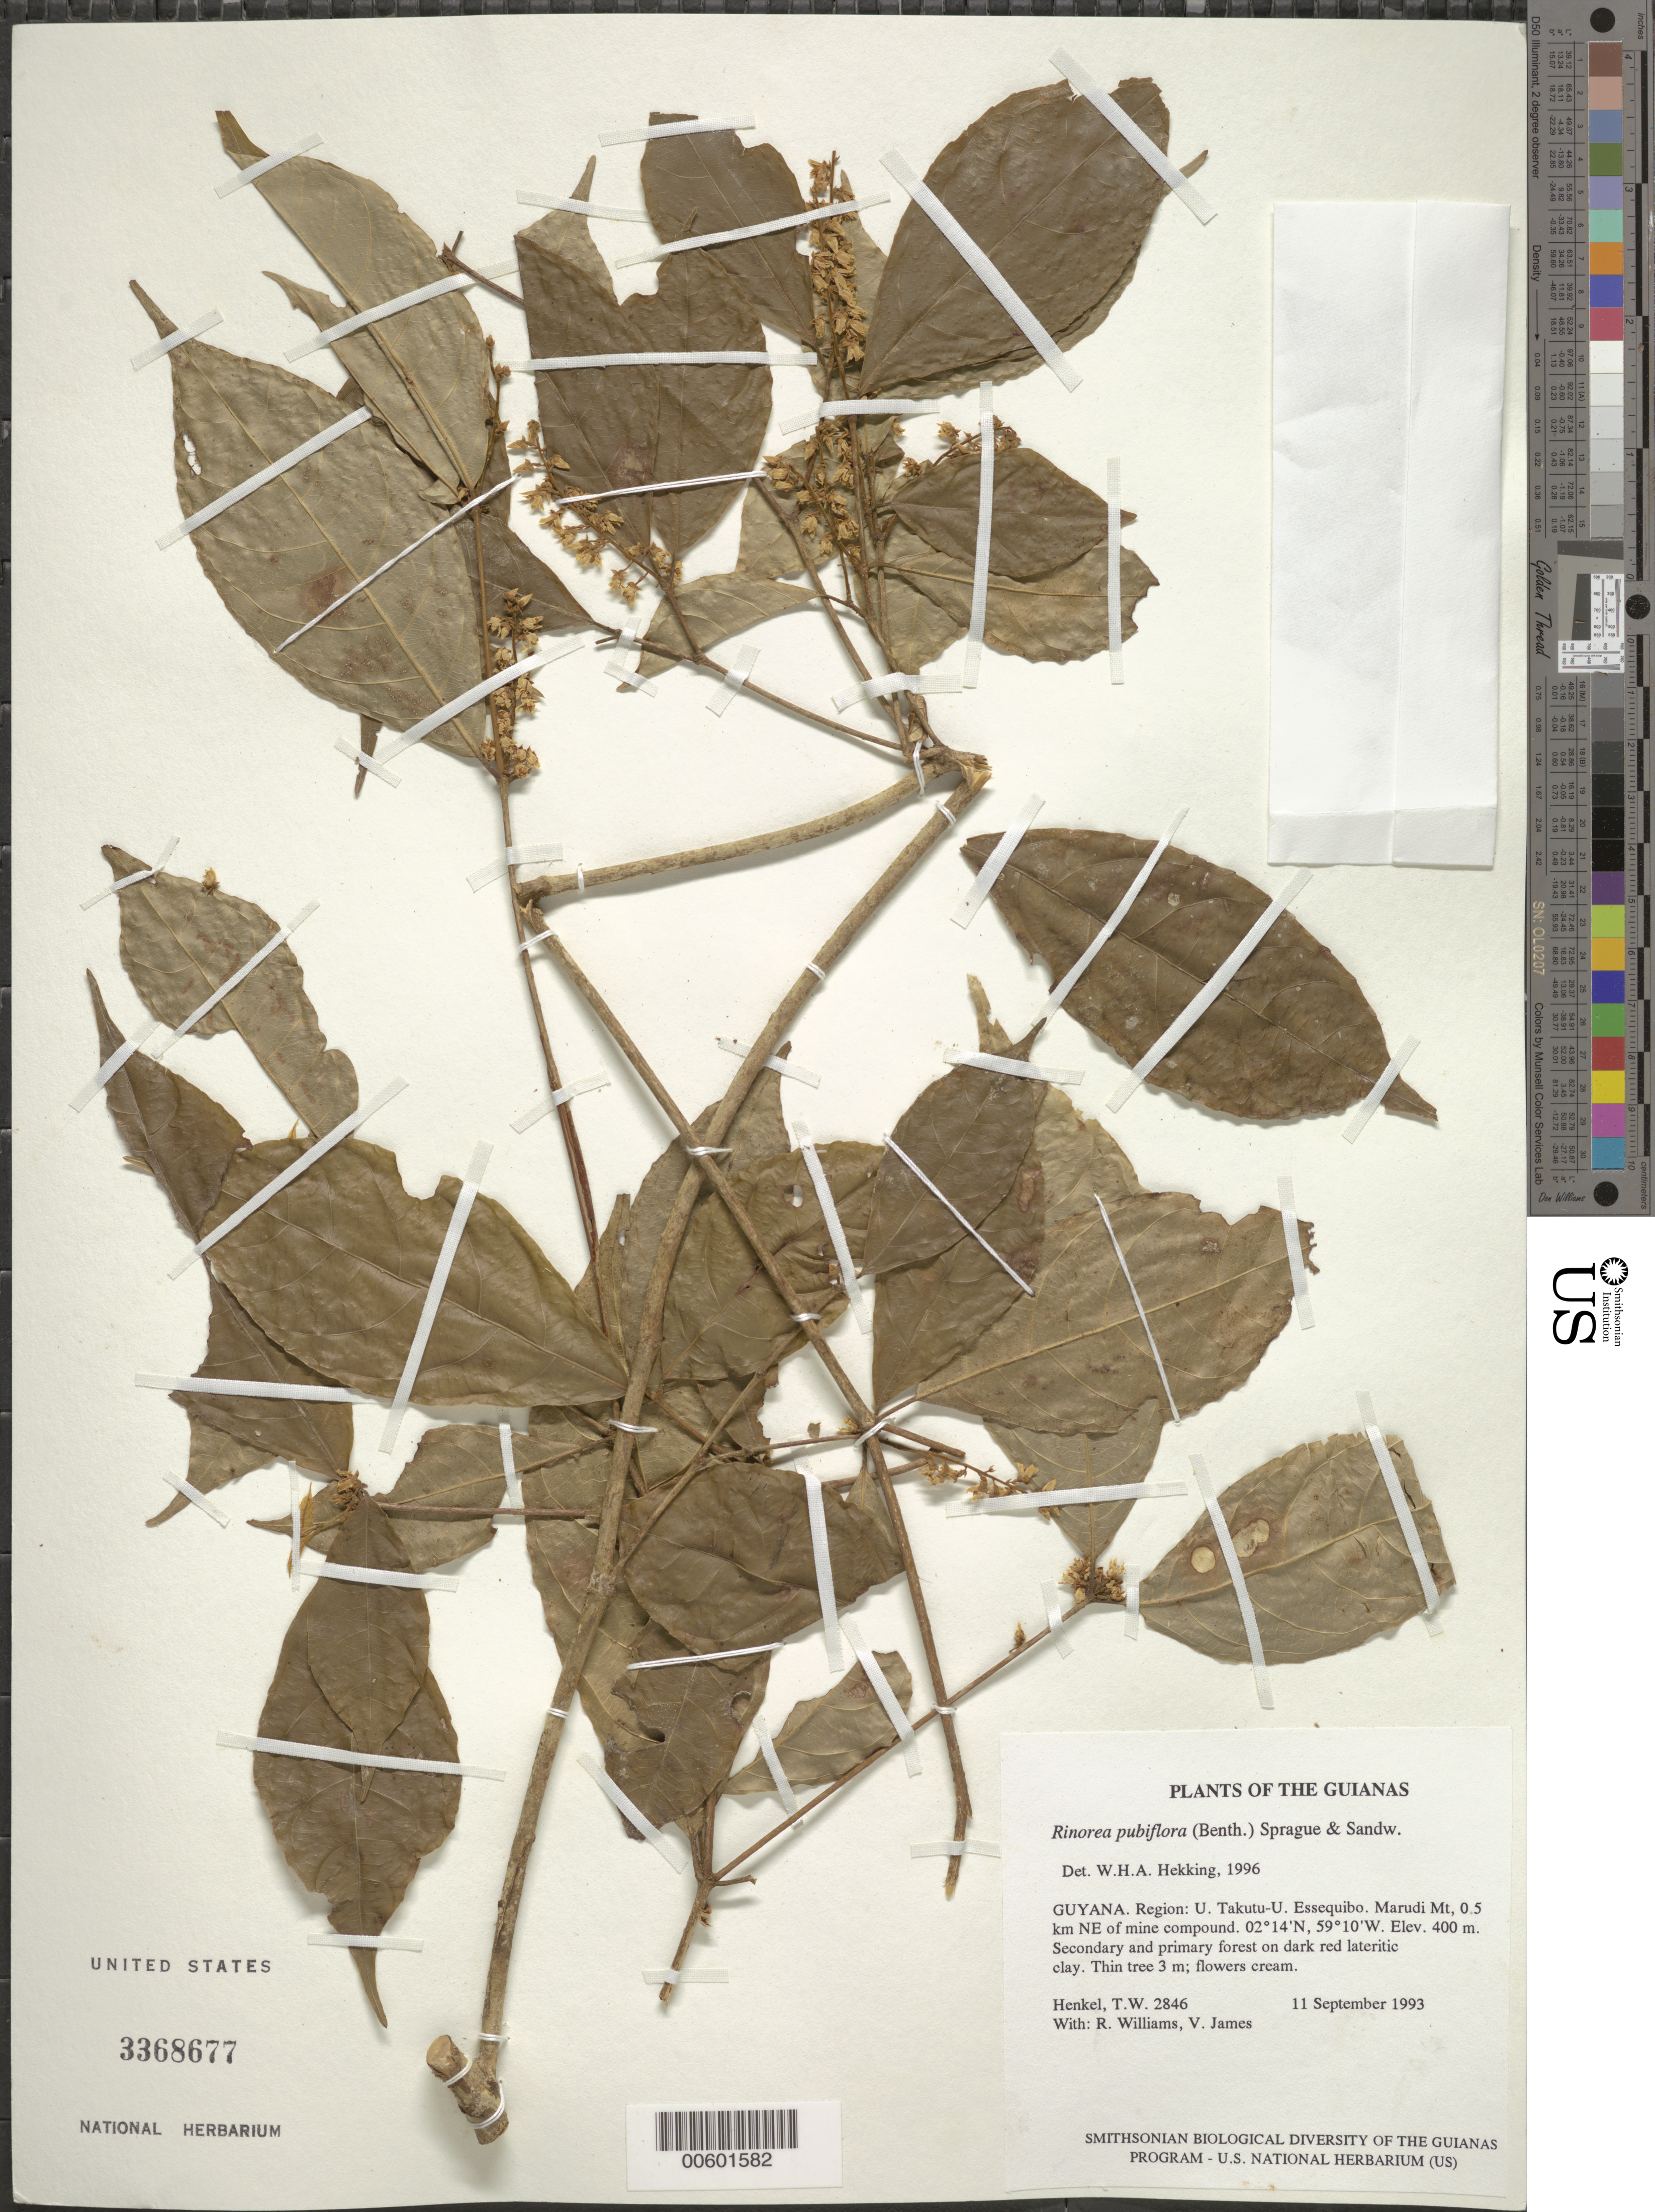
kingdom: Plantae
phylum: Tracheophyta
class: Magnoliopsida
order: Malpighiales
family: Violaceae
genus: Rinorea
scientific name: Rinorea pubiflora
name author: (Benth.) Sprague & Sandwith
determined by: Hekking, W. H. A.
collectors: T. Henkel, R. Williams & V. James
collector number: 2846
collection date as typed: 11 September 1993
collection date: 1993-09-11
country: Guyana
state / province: U. Takutu-U. Essequibo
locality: Marudi Mt, 0.5 km NE of mine compound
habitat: Secondary and primary forest on dark red lateritic clay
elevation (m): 400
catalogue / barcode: US 3368677